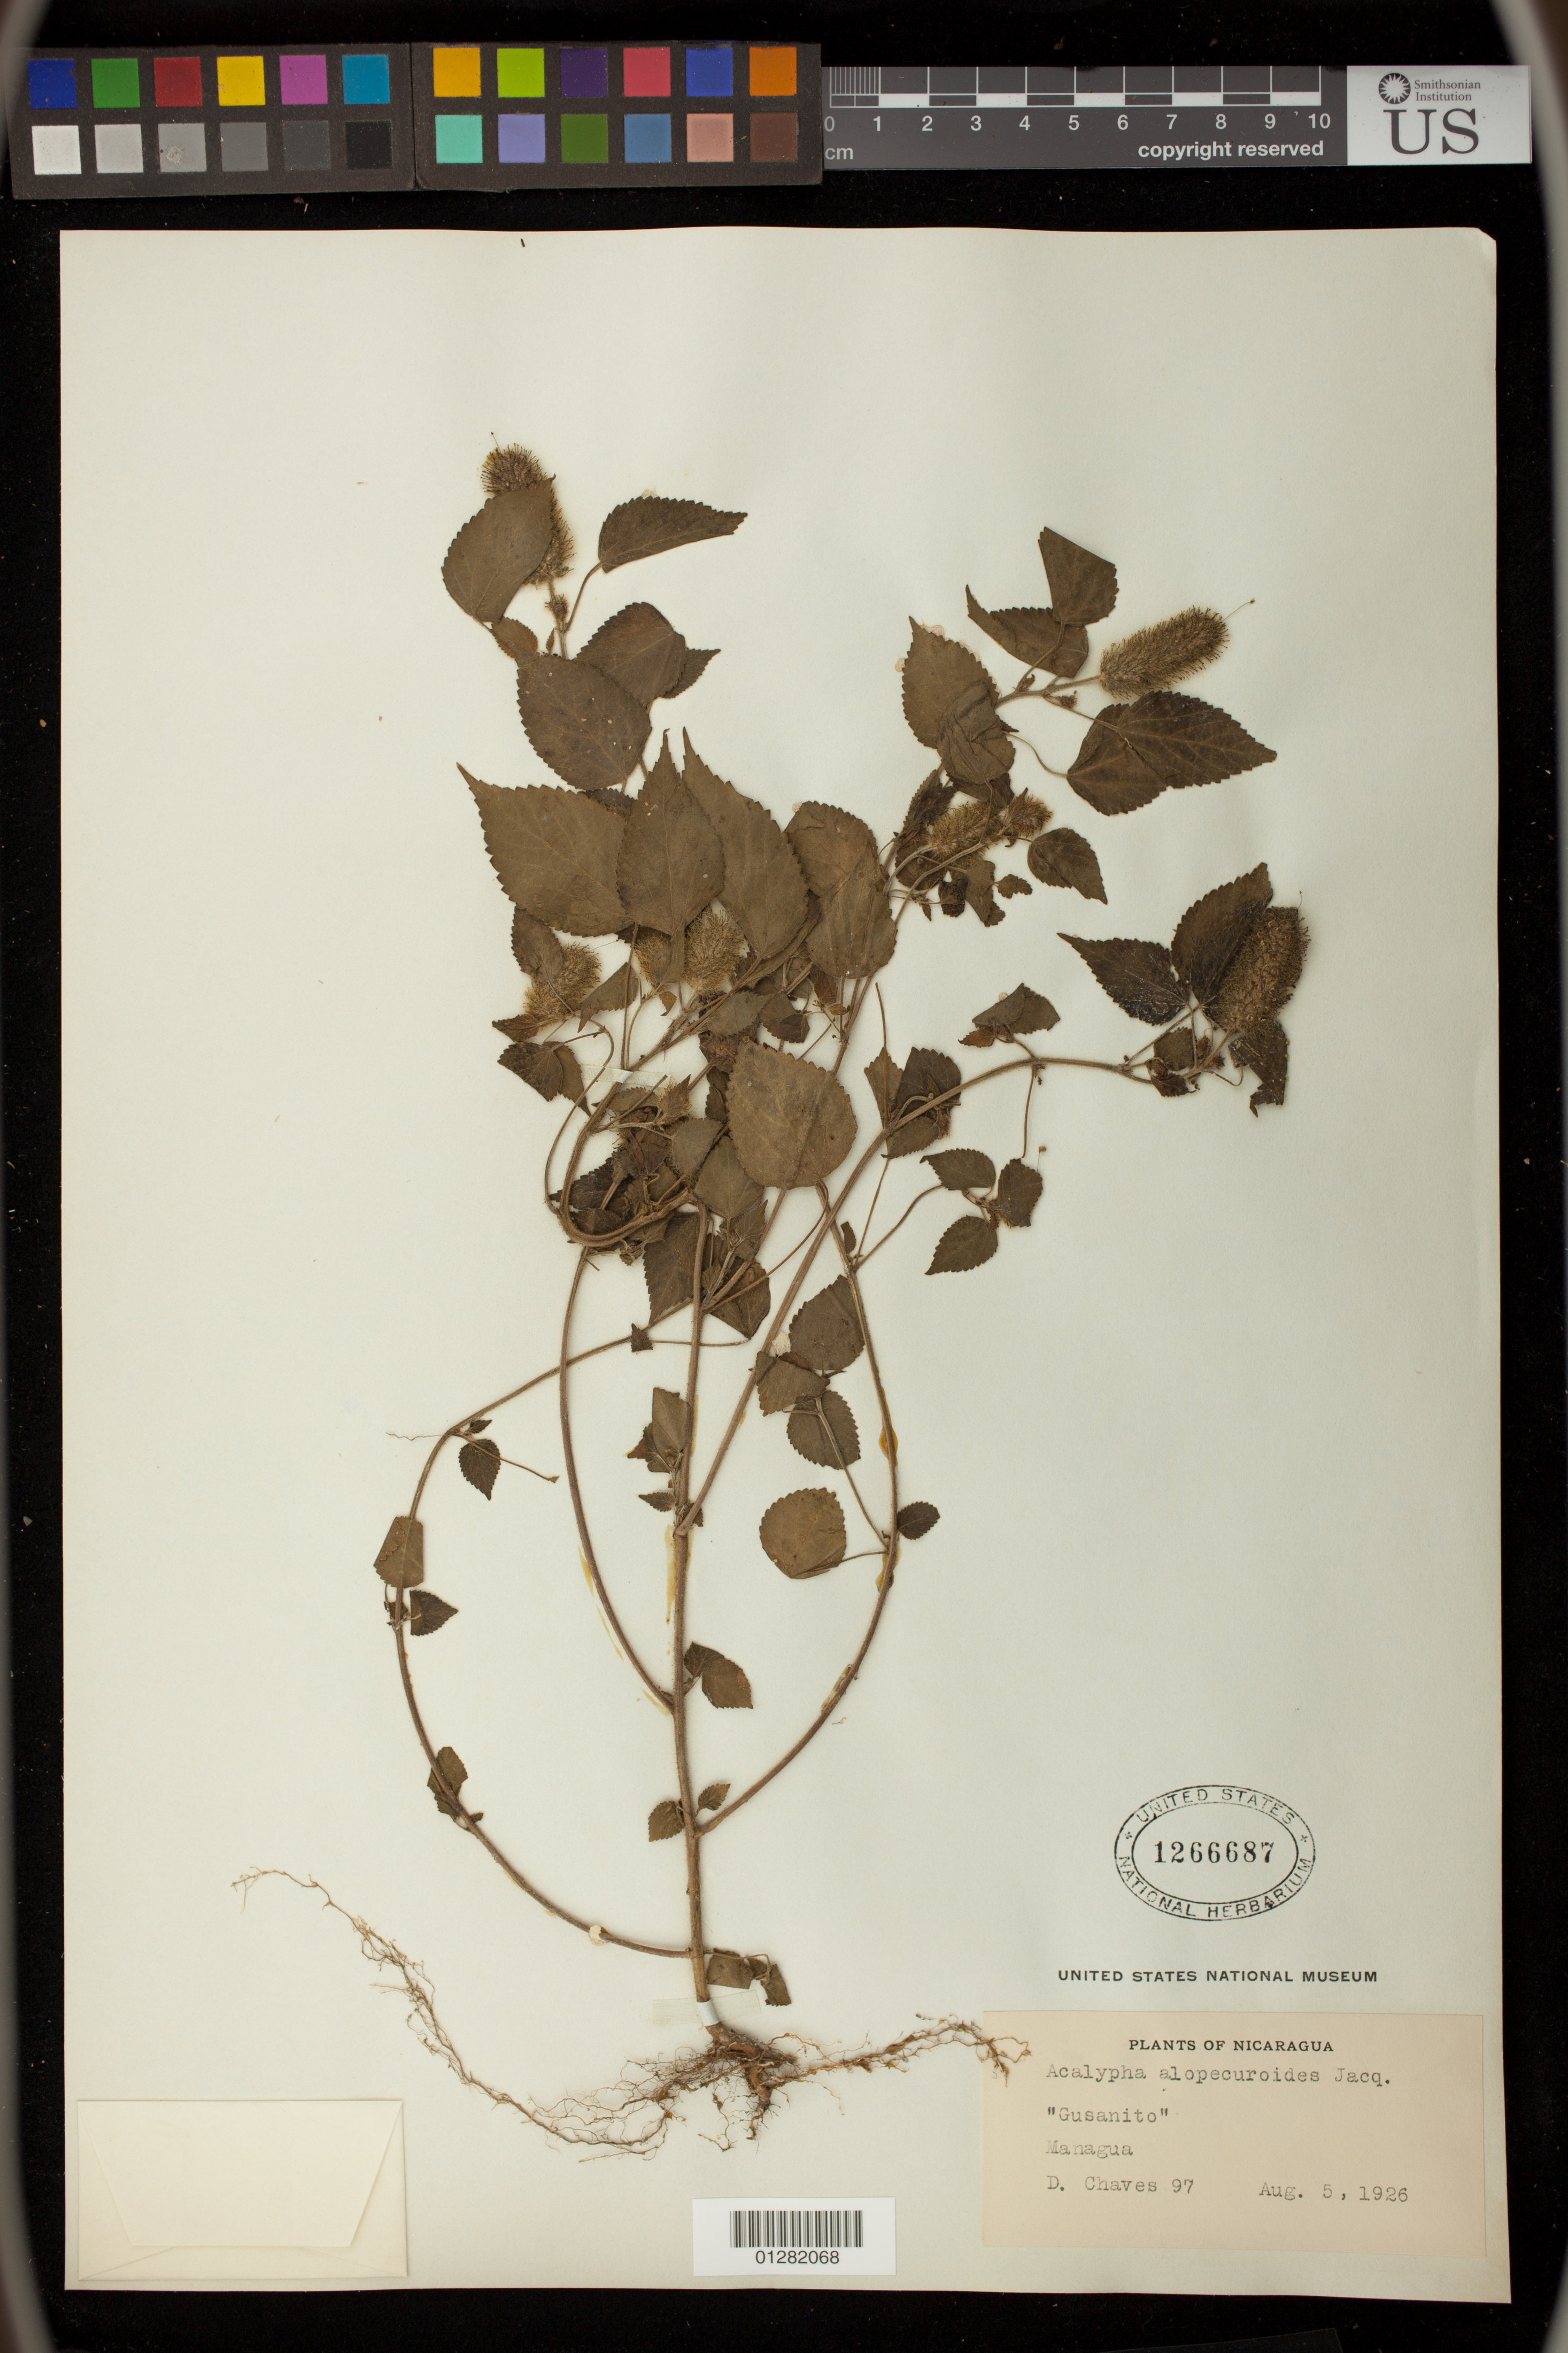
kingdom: Plantae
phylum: Tracheophyta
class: Magnoliopsida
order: Malpighiales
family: Euphorbiaceae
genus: Acalypha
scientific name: Acalypha alopecuroidea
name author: Jacq.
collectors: D. Chaves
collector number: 97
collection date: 1926-08-05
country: Nicaragua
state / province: Managua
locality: Managua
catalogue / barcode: US 1266687